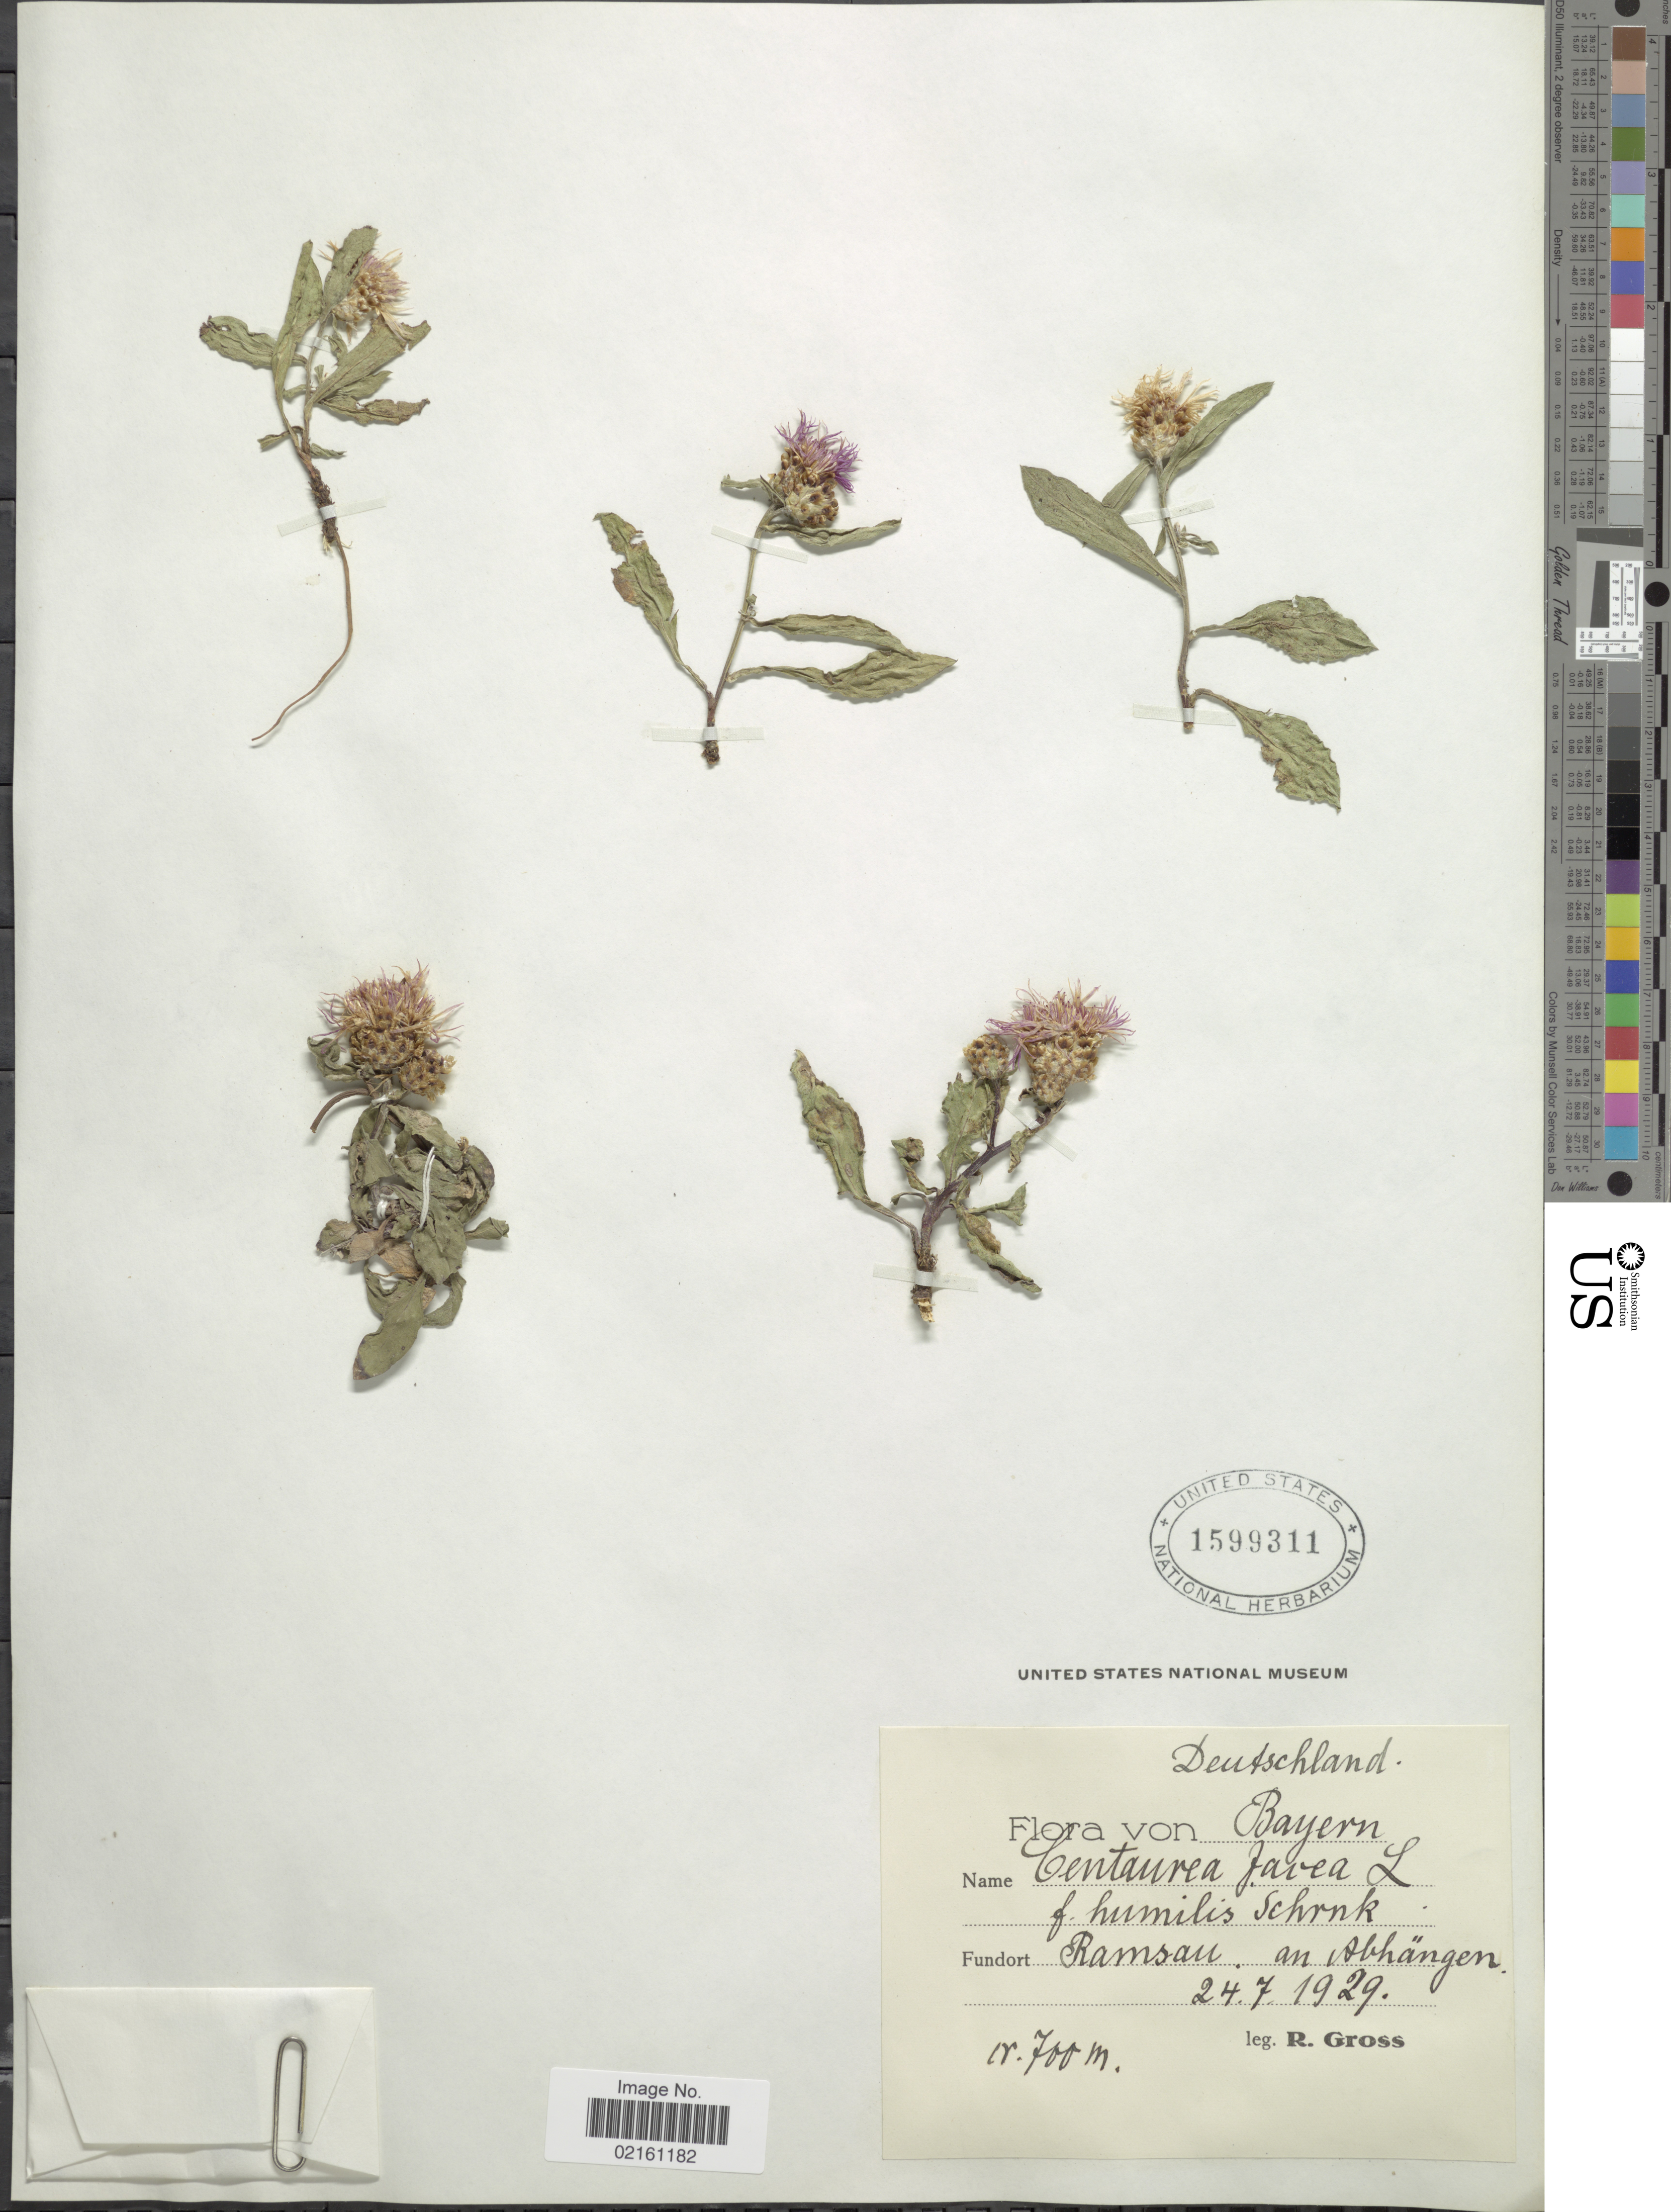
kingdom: Plantae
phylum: Tracheophyta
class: Magnoliopsida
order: Asterales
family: Asteraceae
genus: Centaurea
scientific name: Centaurea jacea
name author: L.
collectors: R. Gross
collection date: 1929-07-24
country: Germany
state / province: Bayern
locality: Deutschland, Bayern, Ramsau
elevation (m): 700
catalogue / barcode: US 1599311